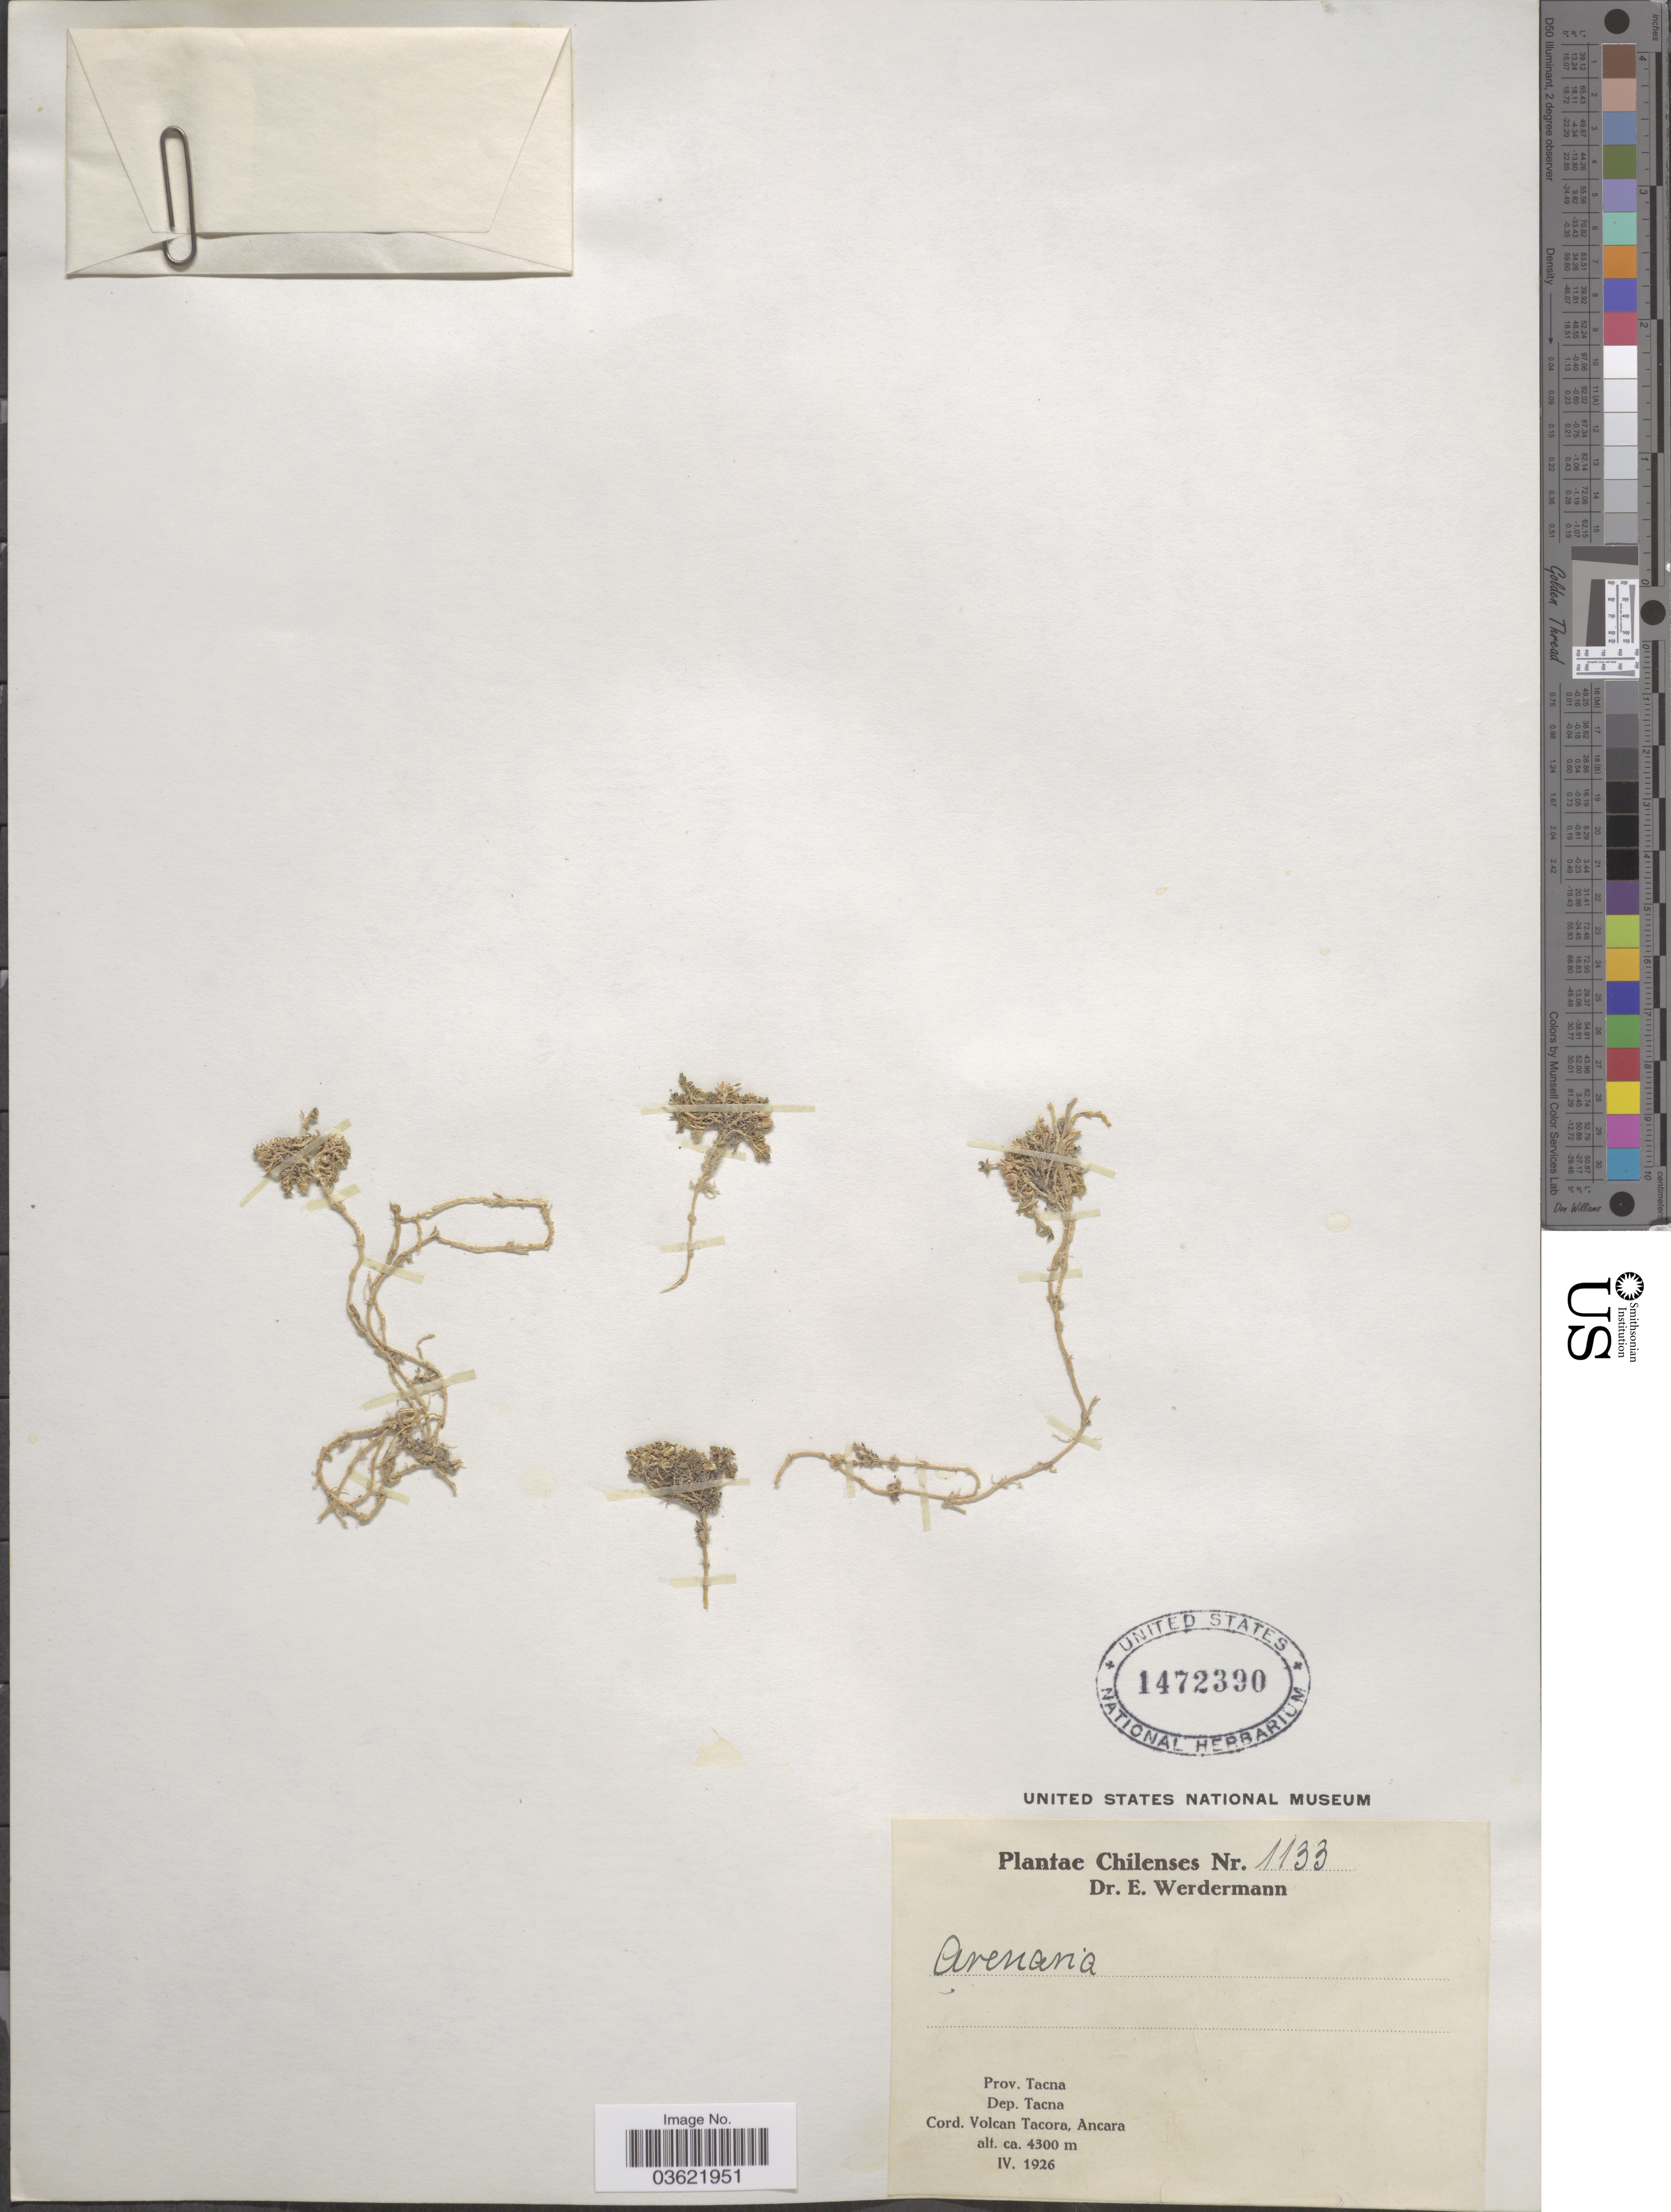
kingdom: Plantae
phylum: Tracheophyta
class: Magnoliopsida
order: Caryophyllales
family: Caryophyllaceae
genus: Arenaria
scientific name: Arenaria microphylla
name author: Phil.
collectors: E. Werdermann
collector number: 1133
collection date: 1926-04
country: Peru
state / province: Tacna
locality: Dep. Tacna. Cord. Volcan Tacora, Ancara.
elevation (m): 4300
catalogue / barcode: US 1472390